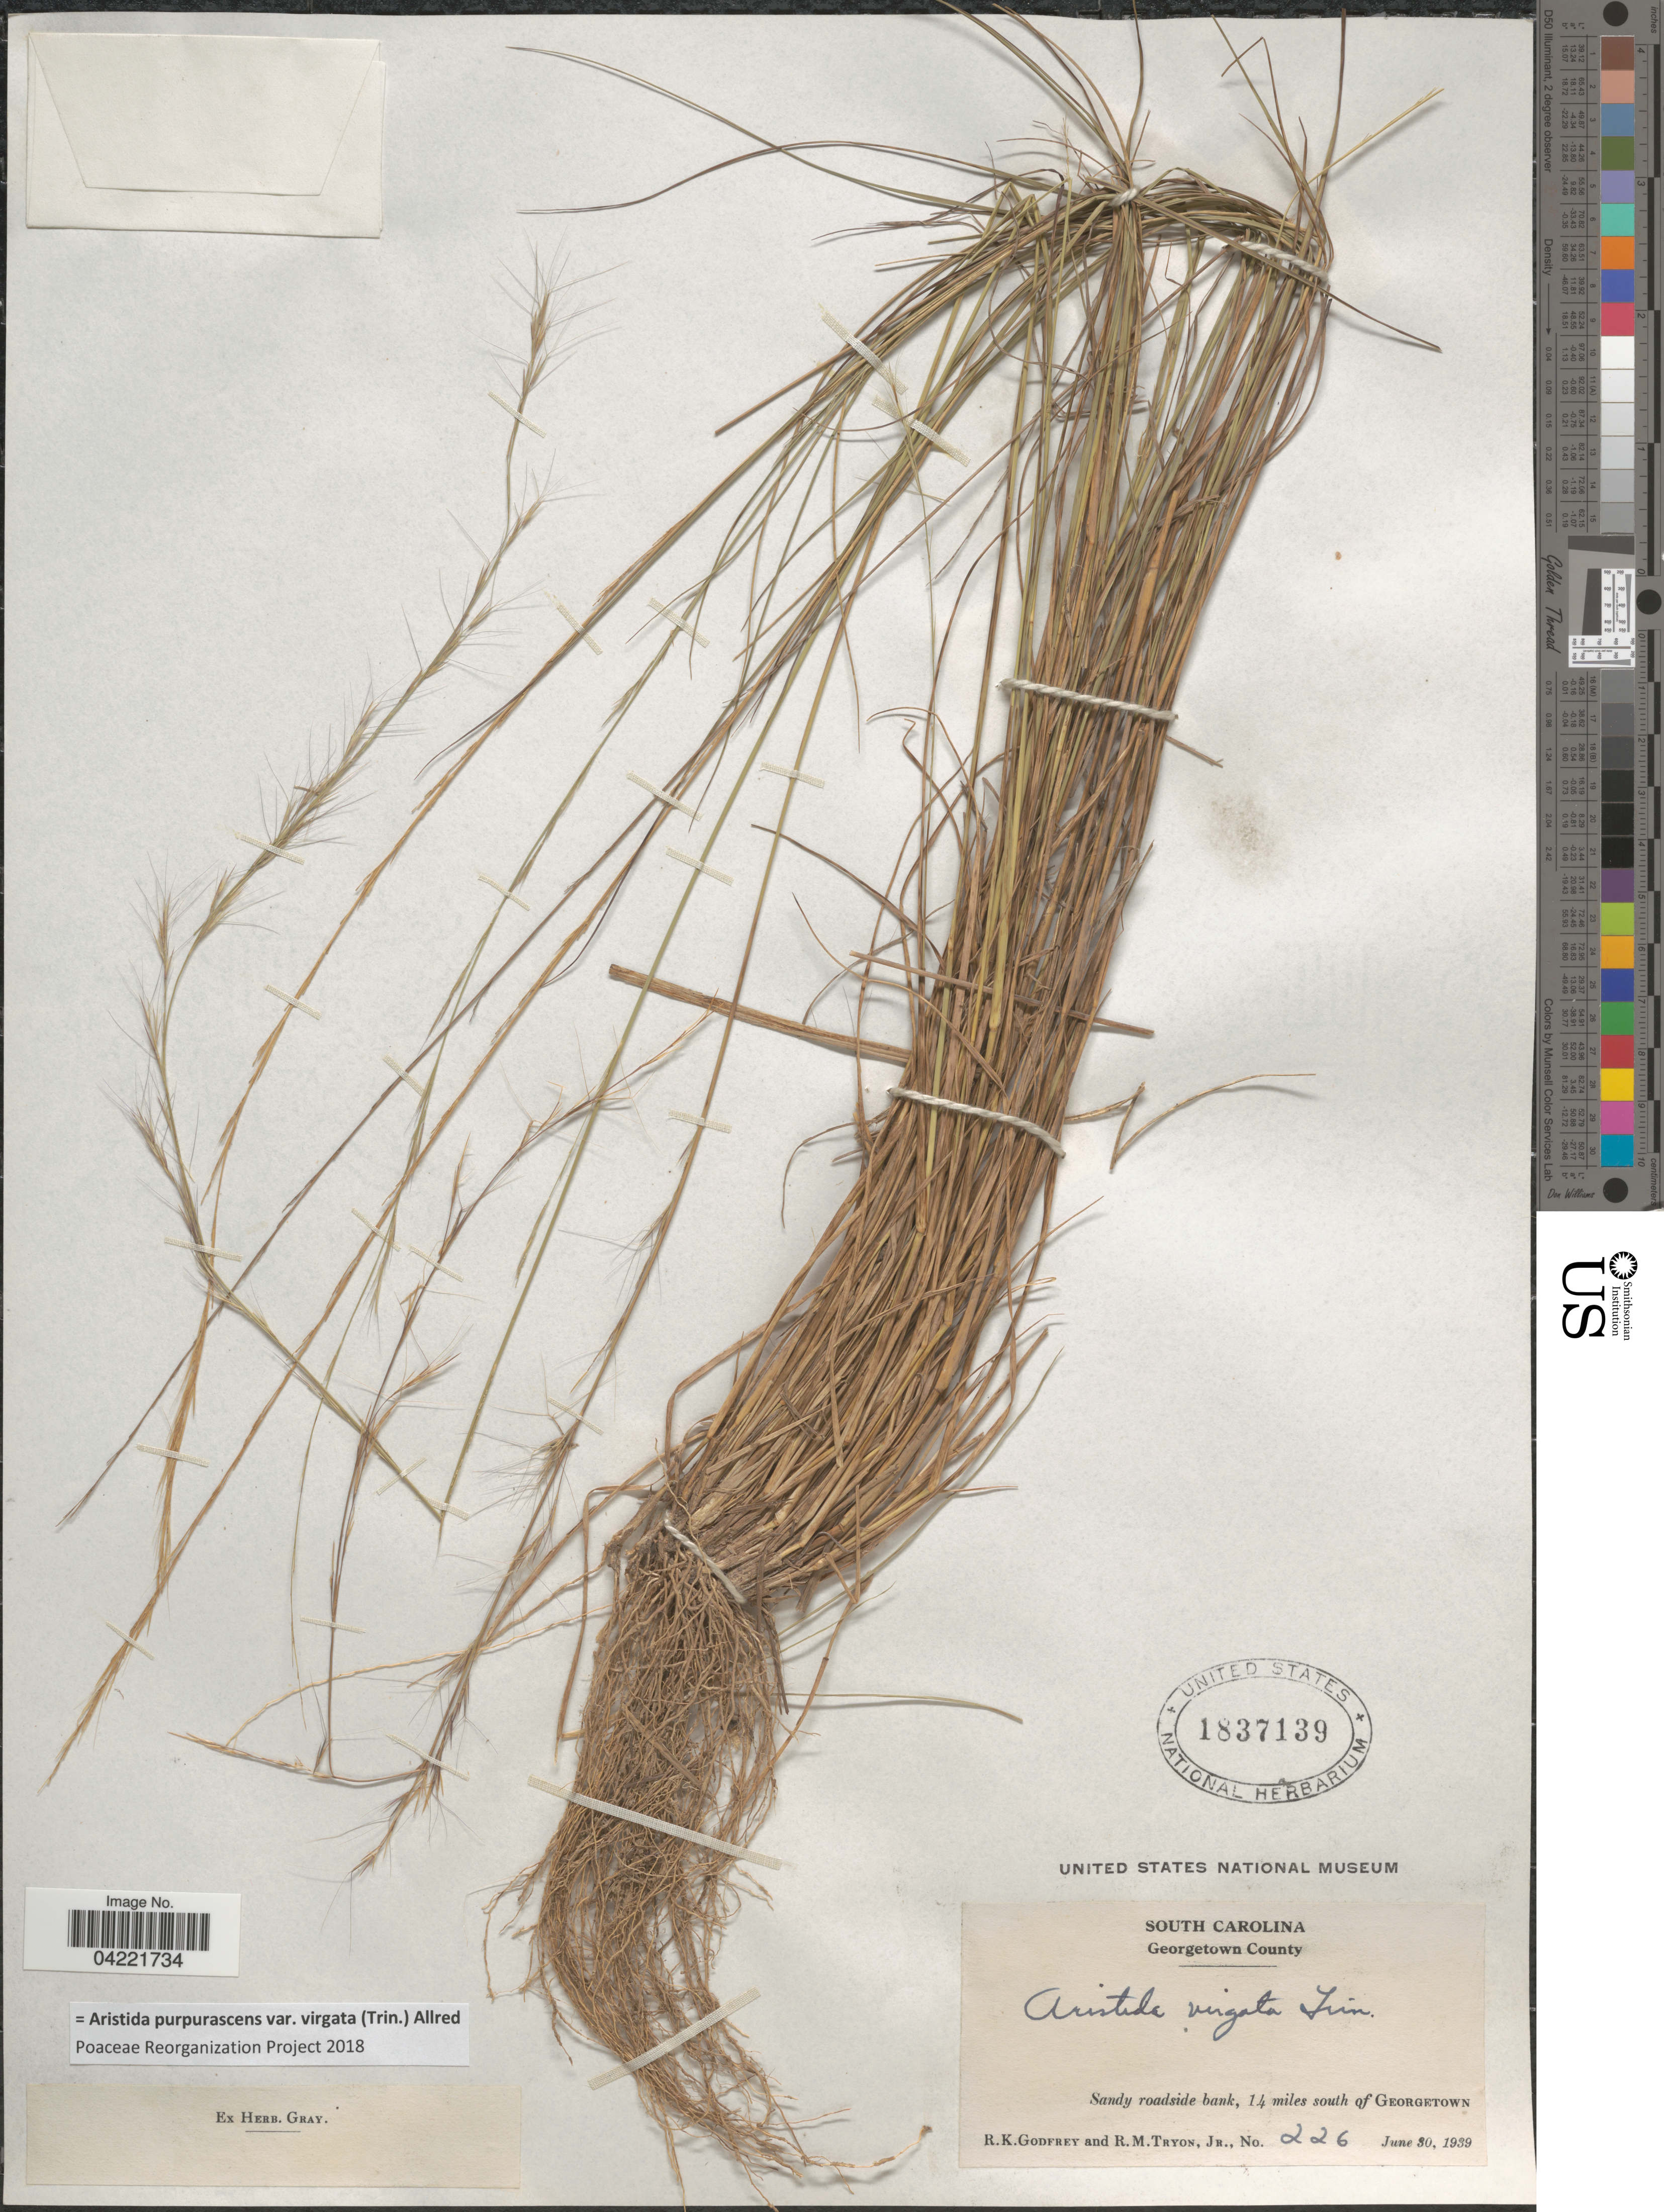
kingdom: Plantae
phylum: Tracheophyta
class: Liliopsida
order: Poales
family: Poaceae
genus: Aristida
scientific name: Aristida purpurascens var. virgata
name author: (Trin.) Allred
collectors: R. K. Godfrey & R. Tryon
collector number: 226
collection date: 1939-06-30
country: United States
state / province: South Carolina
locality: Georgetown County. Sandy roadside bank, 14 miles south of Georgetown.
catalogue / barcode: US 1837139